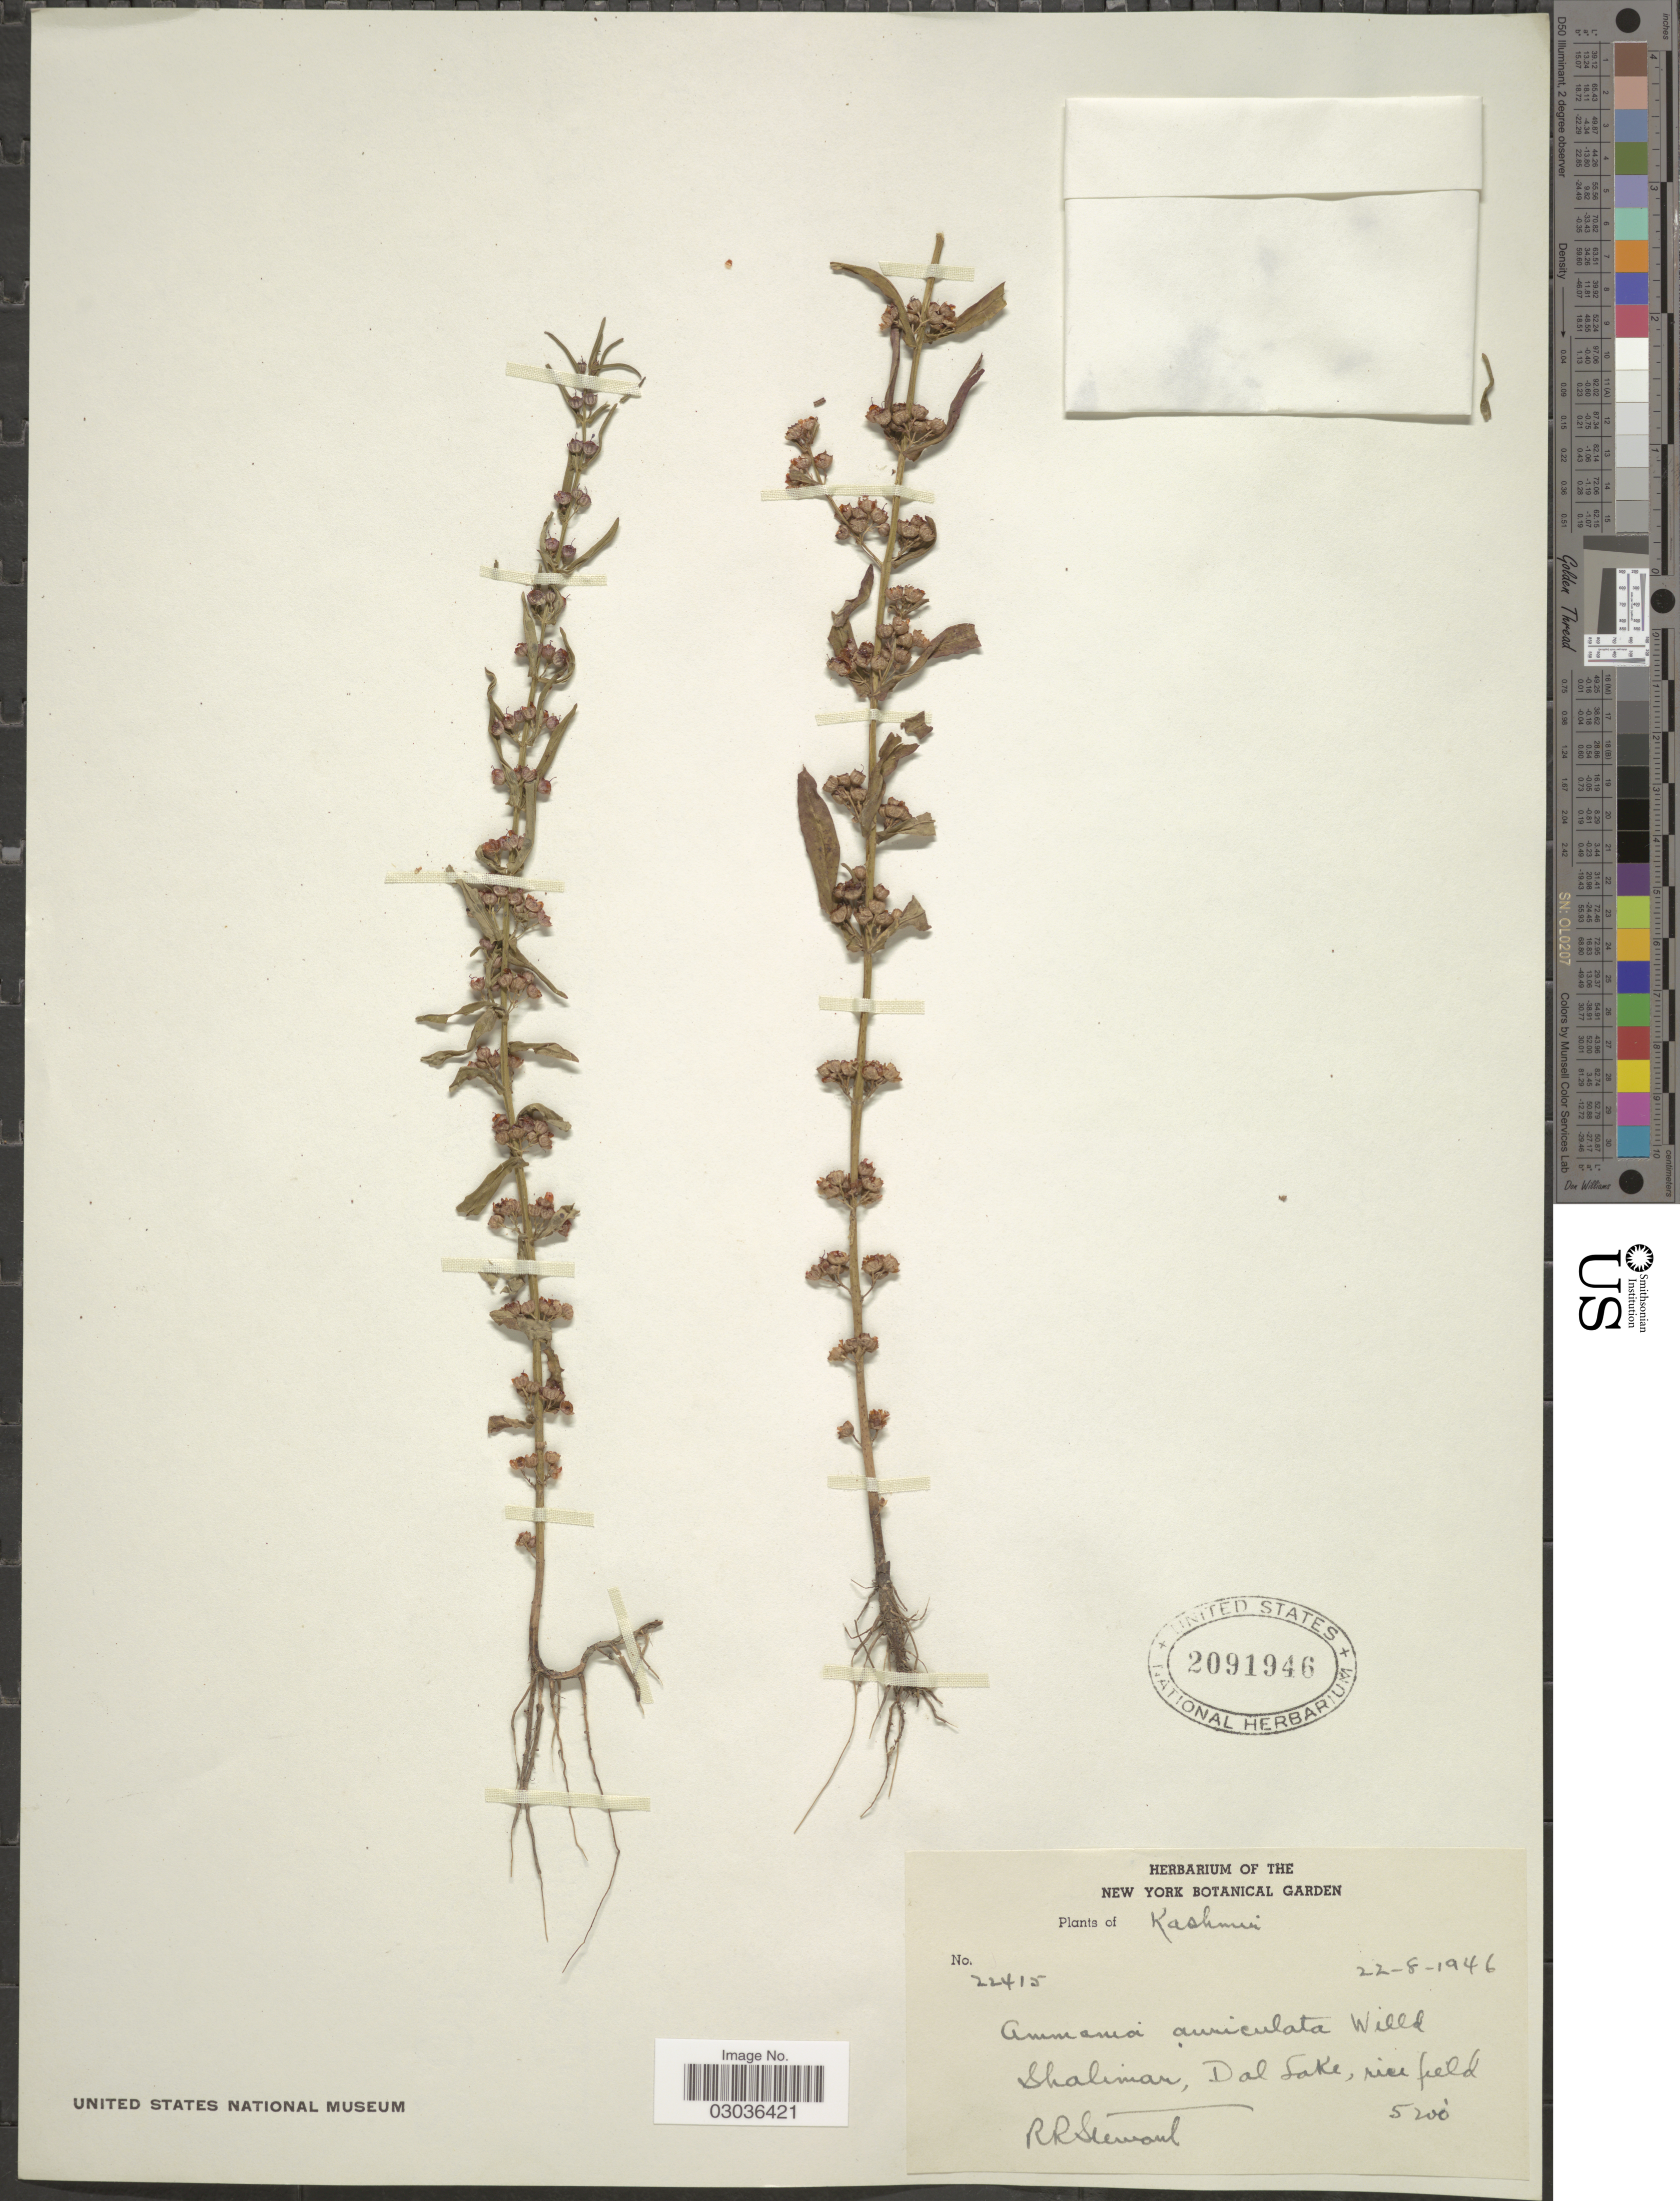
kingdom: Plantae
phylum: Tracheophyta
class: Magnoliopsida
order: Myrtales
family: Lythraceae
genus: Ammannia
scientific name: Ammannia auriculata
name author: Willd.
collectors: R. Stewart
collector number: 22415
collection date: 1946-08-22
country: India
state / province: Jammu and Kashmir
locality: Kashmir. Shalimar, Dal Lake, rice field.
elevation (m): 1585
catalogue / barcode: US 2091946